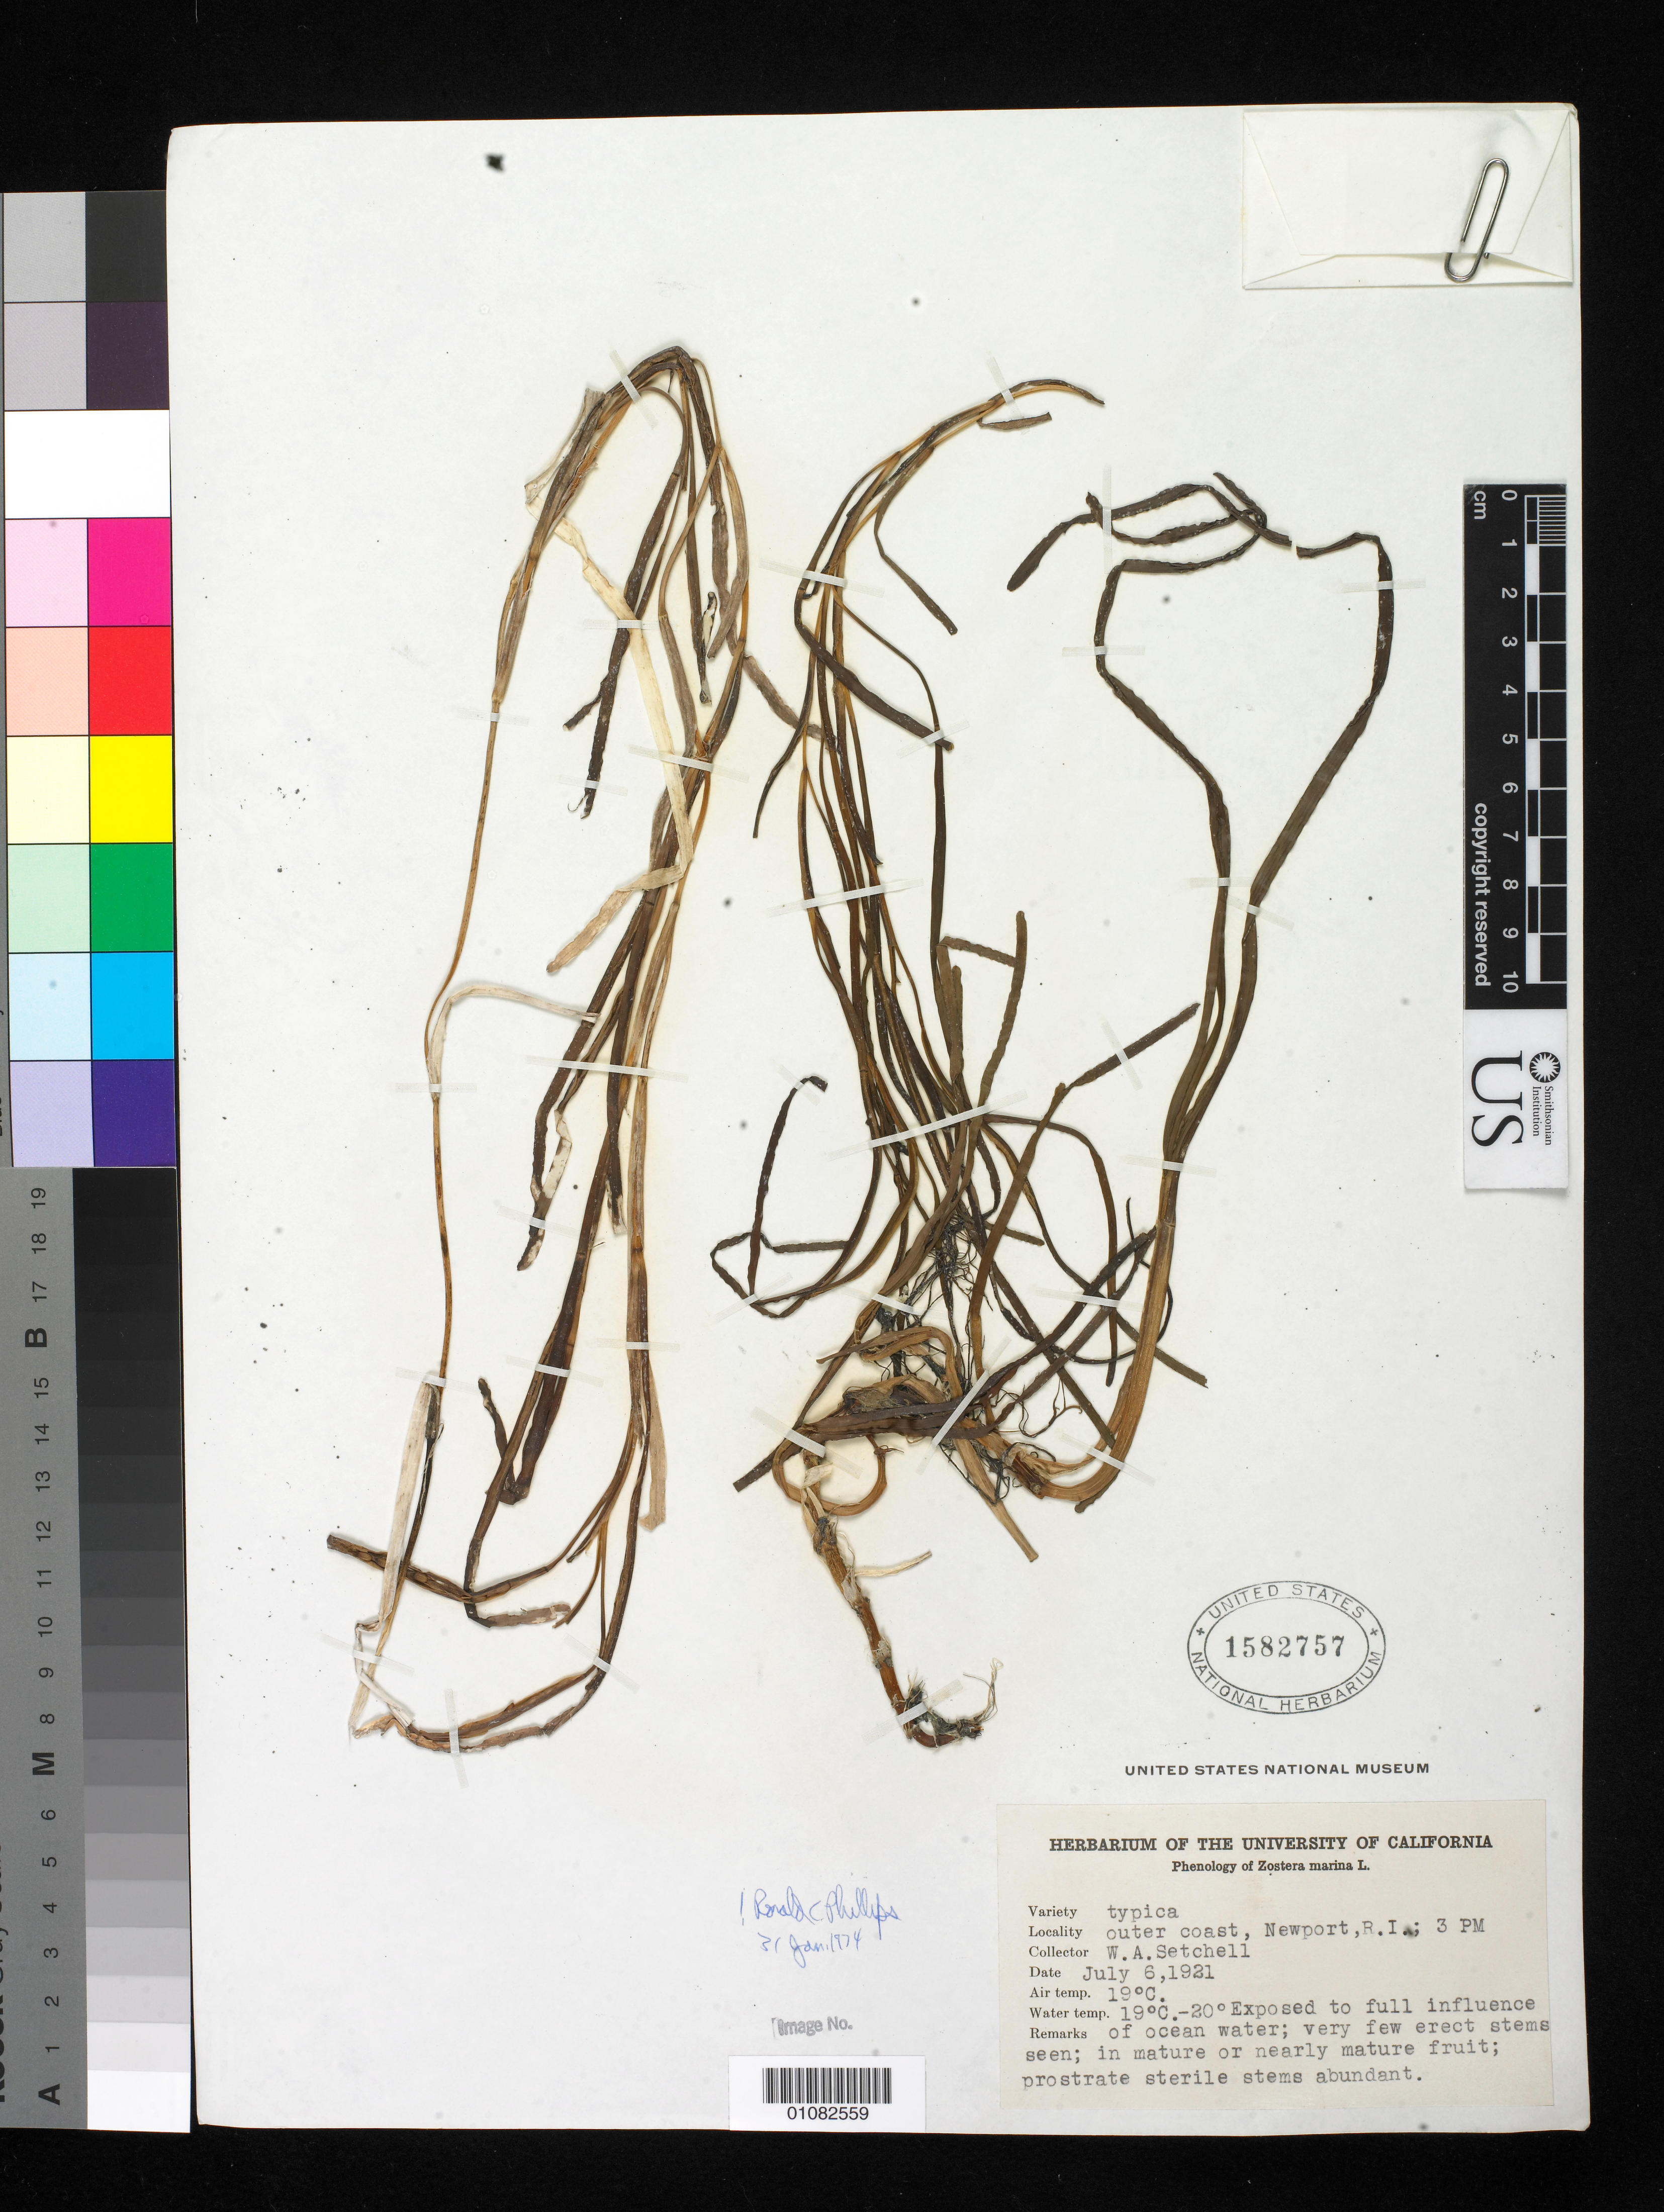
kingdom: Plantae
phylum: Tracheophyta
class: Liliopsida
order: Alismatales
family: Zosteraceae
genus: Zostera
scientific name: Zostera marina var. marina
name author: L.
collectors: W. Setchell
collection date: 1921-07-06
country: United States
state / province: Rhode Island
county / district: Newport County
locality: outer coast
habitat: air temp.: 19 degrees C; water temp.: 19- 20 degrees C; Exposed to full effects of ocean water.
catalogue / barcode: US 1582757